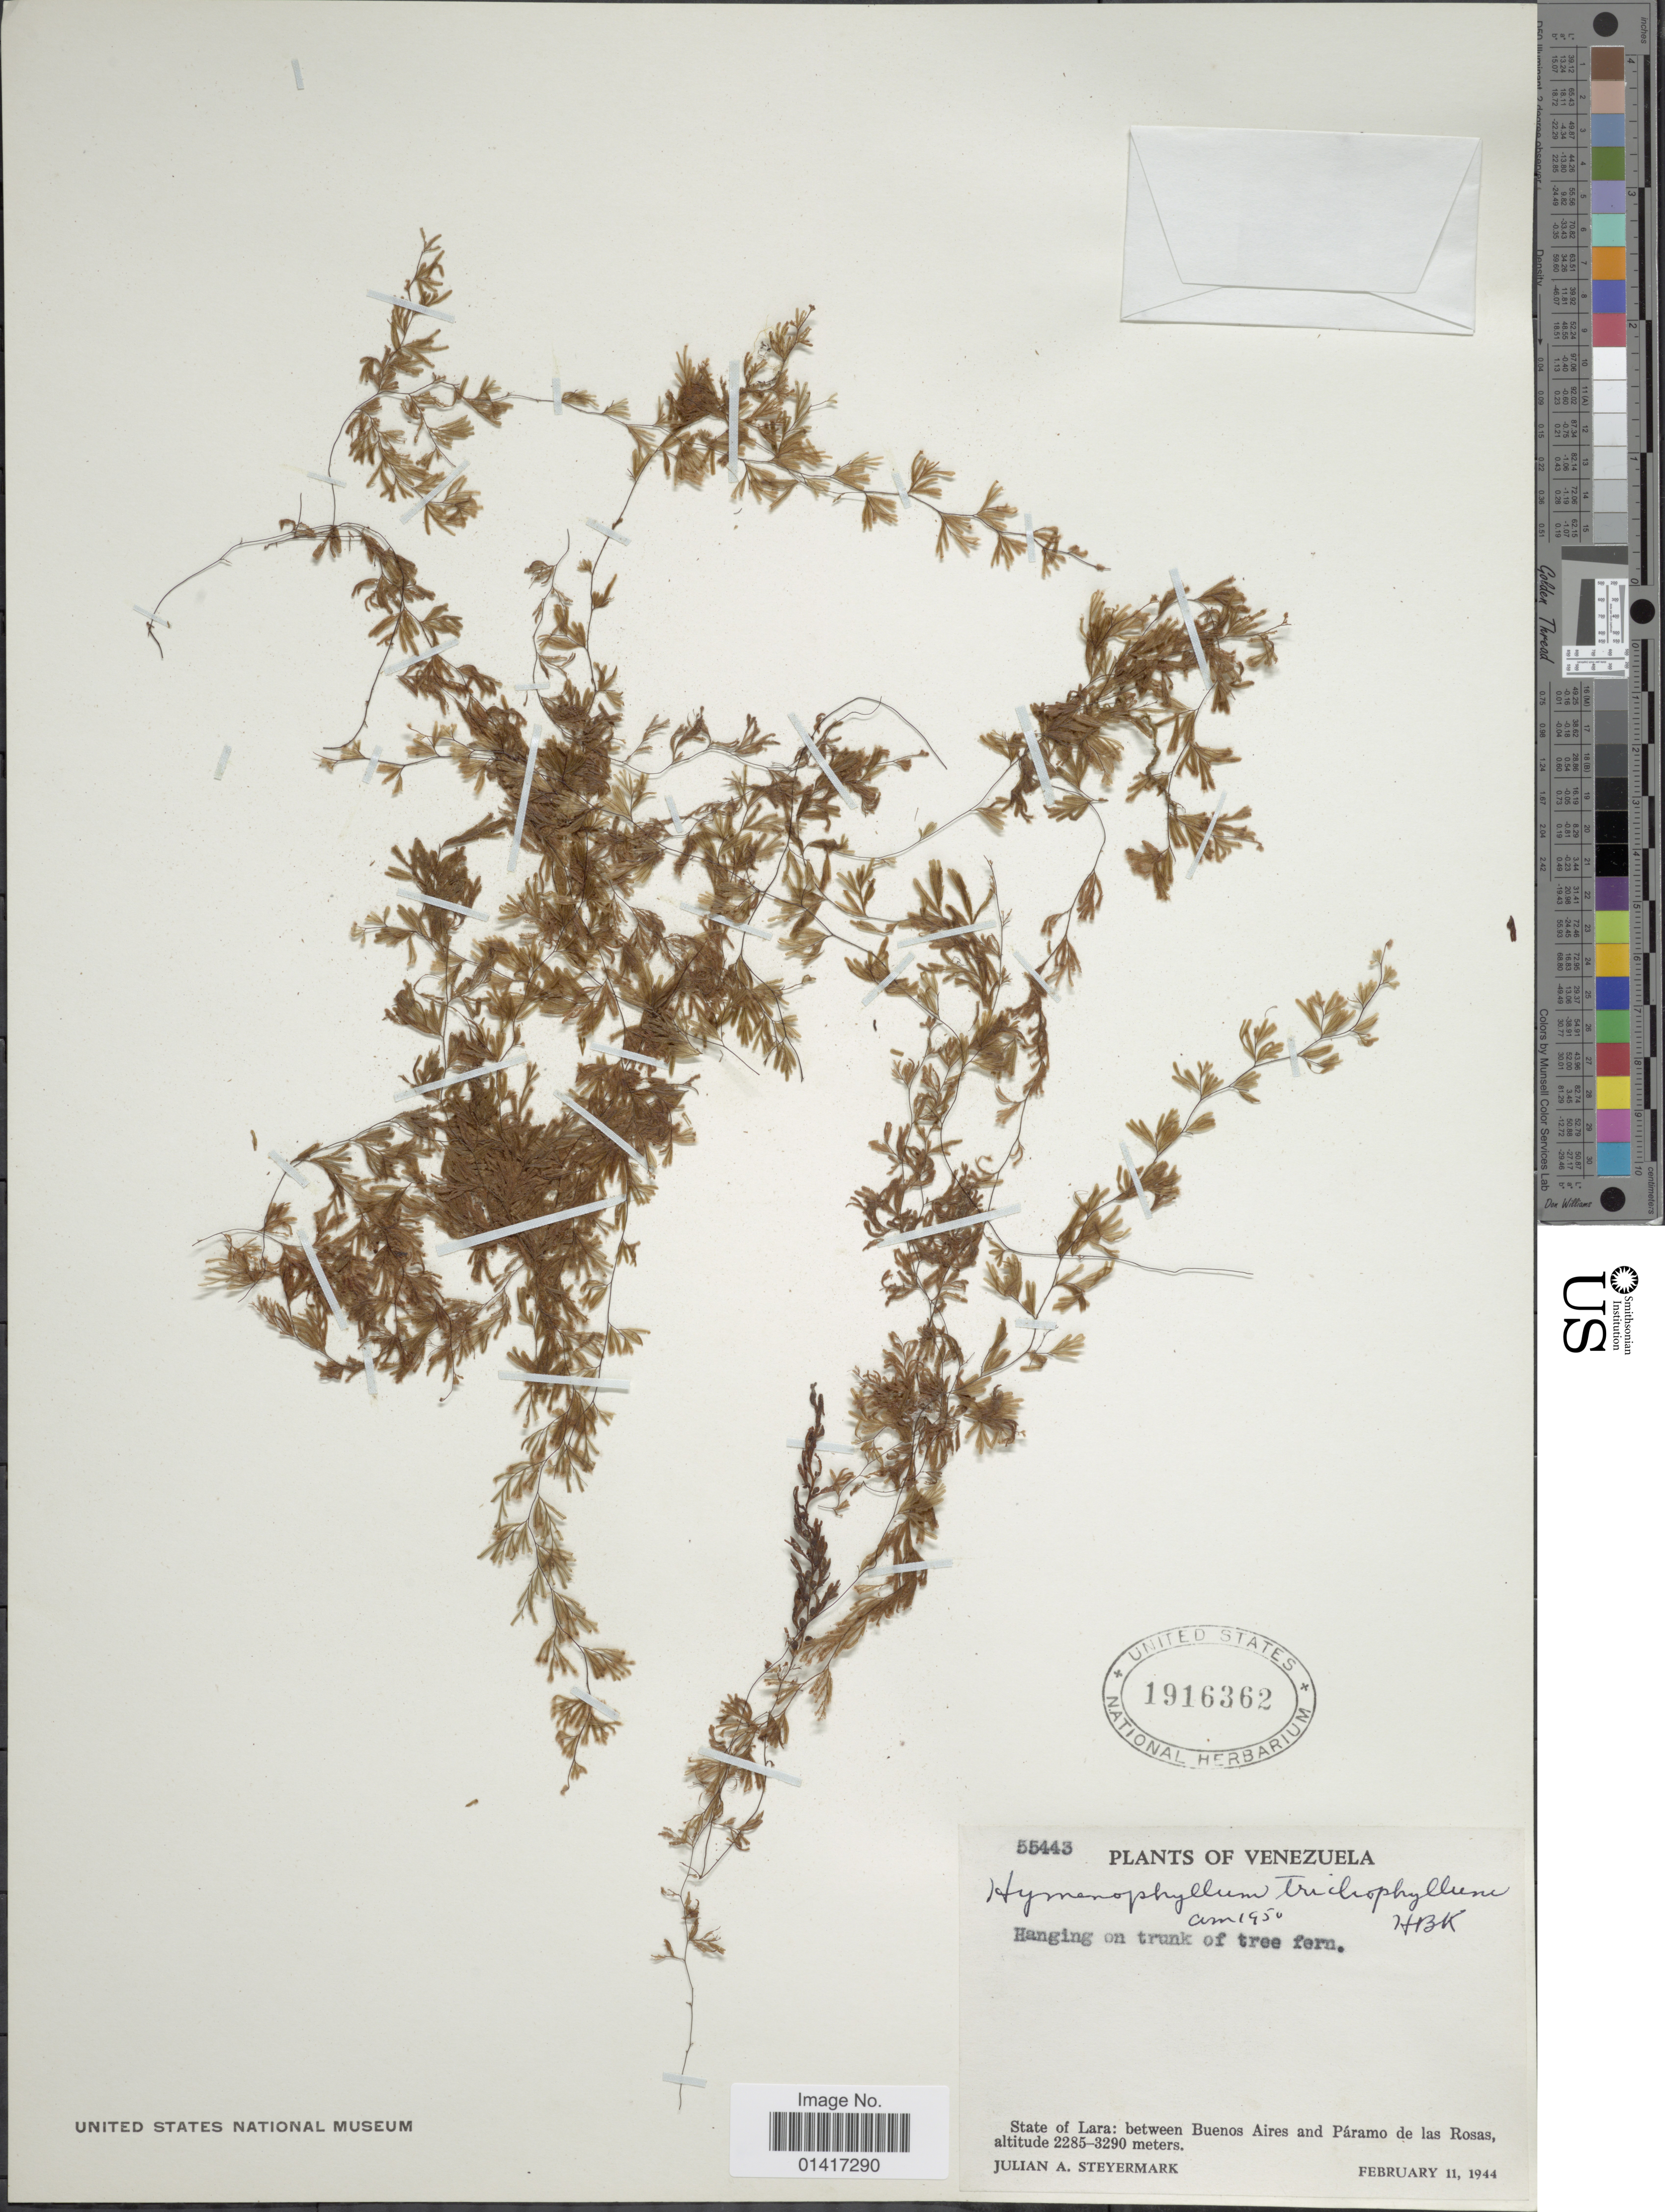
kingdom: Plantae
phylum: Tracheophyta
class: Polypodiopsida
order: Hymenophyllales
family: Hymenophyllaceae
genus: Hymenophyllum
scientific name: Hymenophyllum trichophyllum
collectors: J. Steyermark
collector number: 55443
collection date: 1944-02-11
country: Venezuela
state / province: Lara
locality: State of Lara: between Buenos Aires and Paramo de las Rosas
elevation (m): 2285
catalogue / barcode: US 1916362